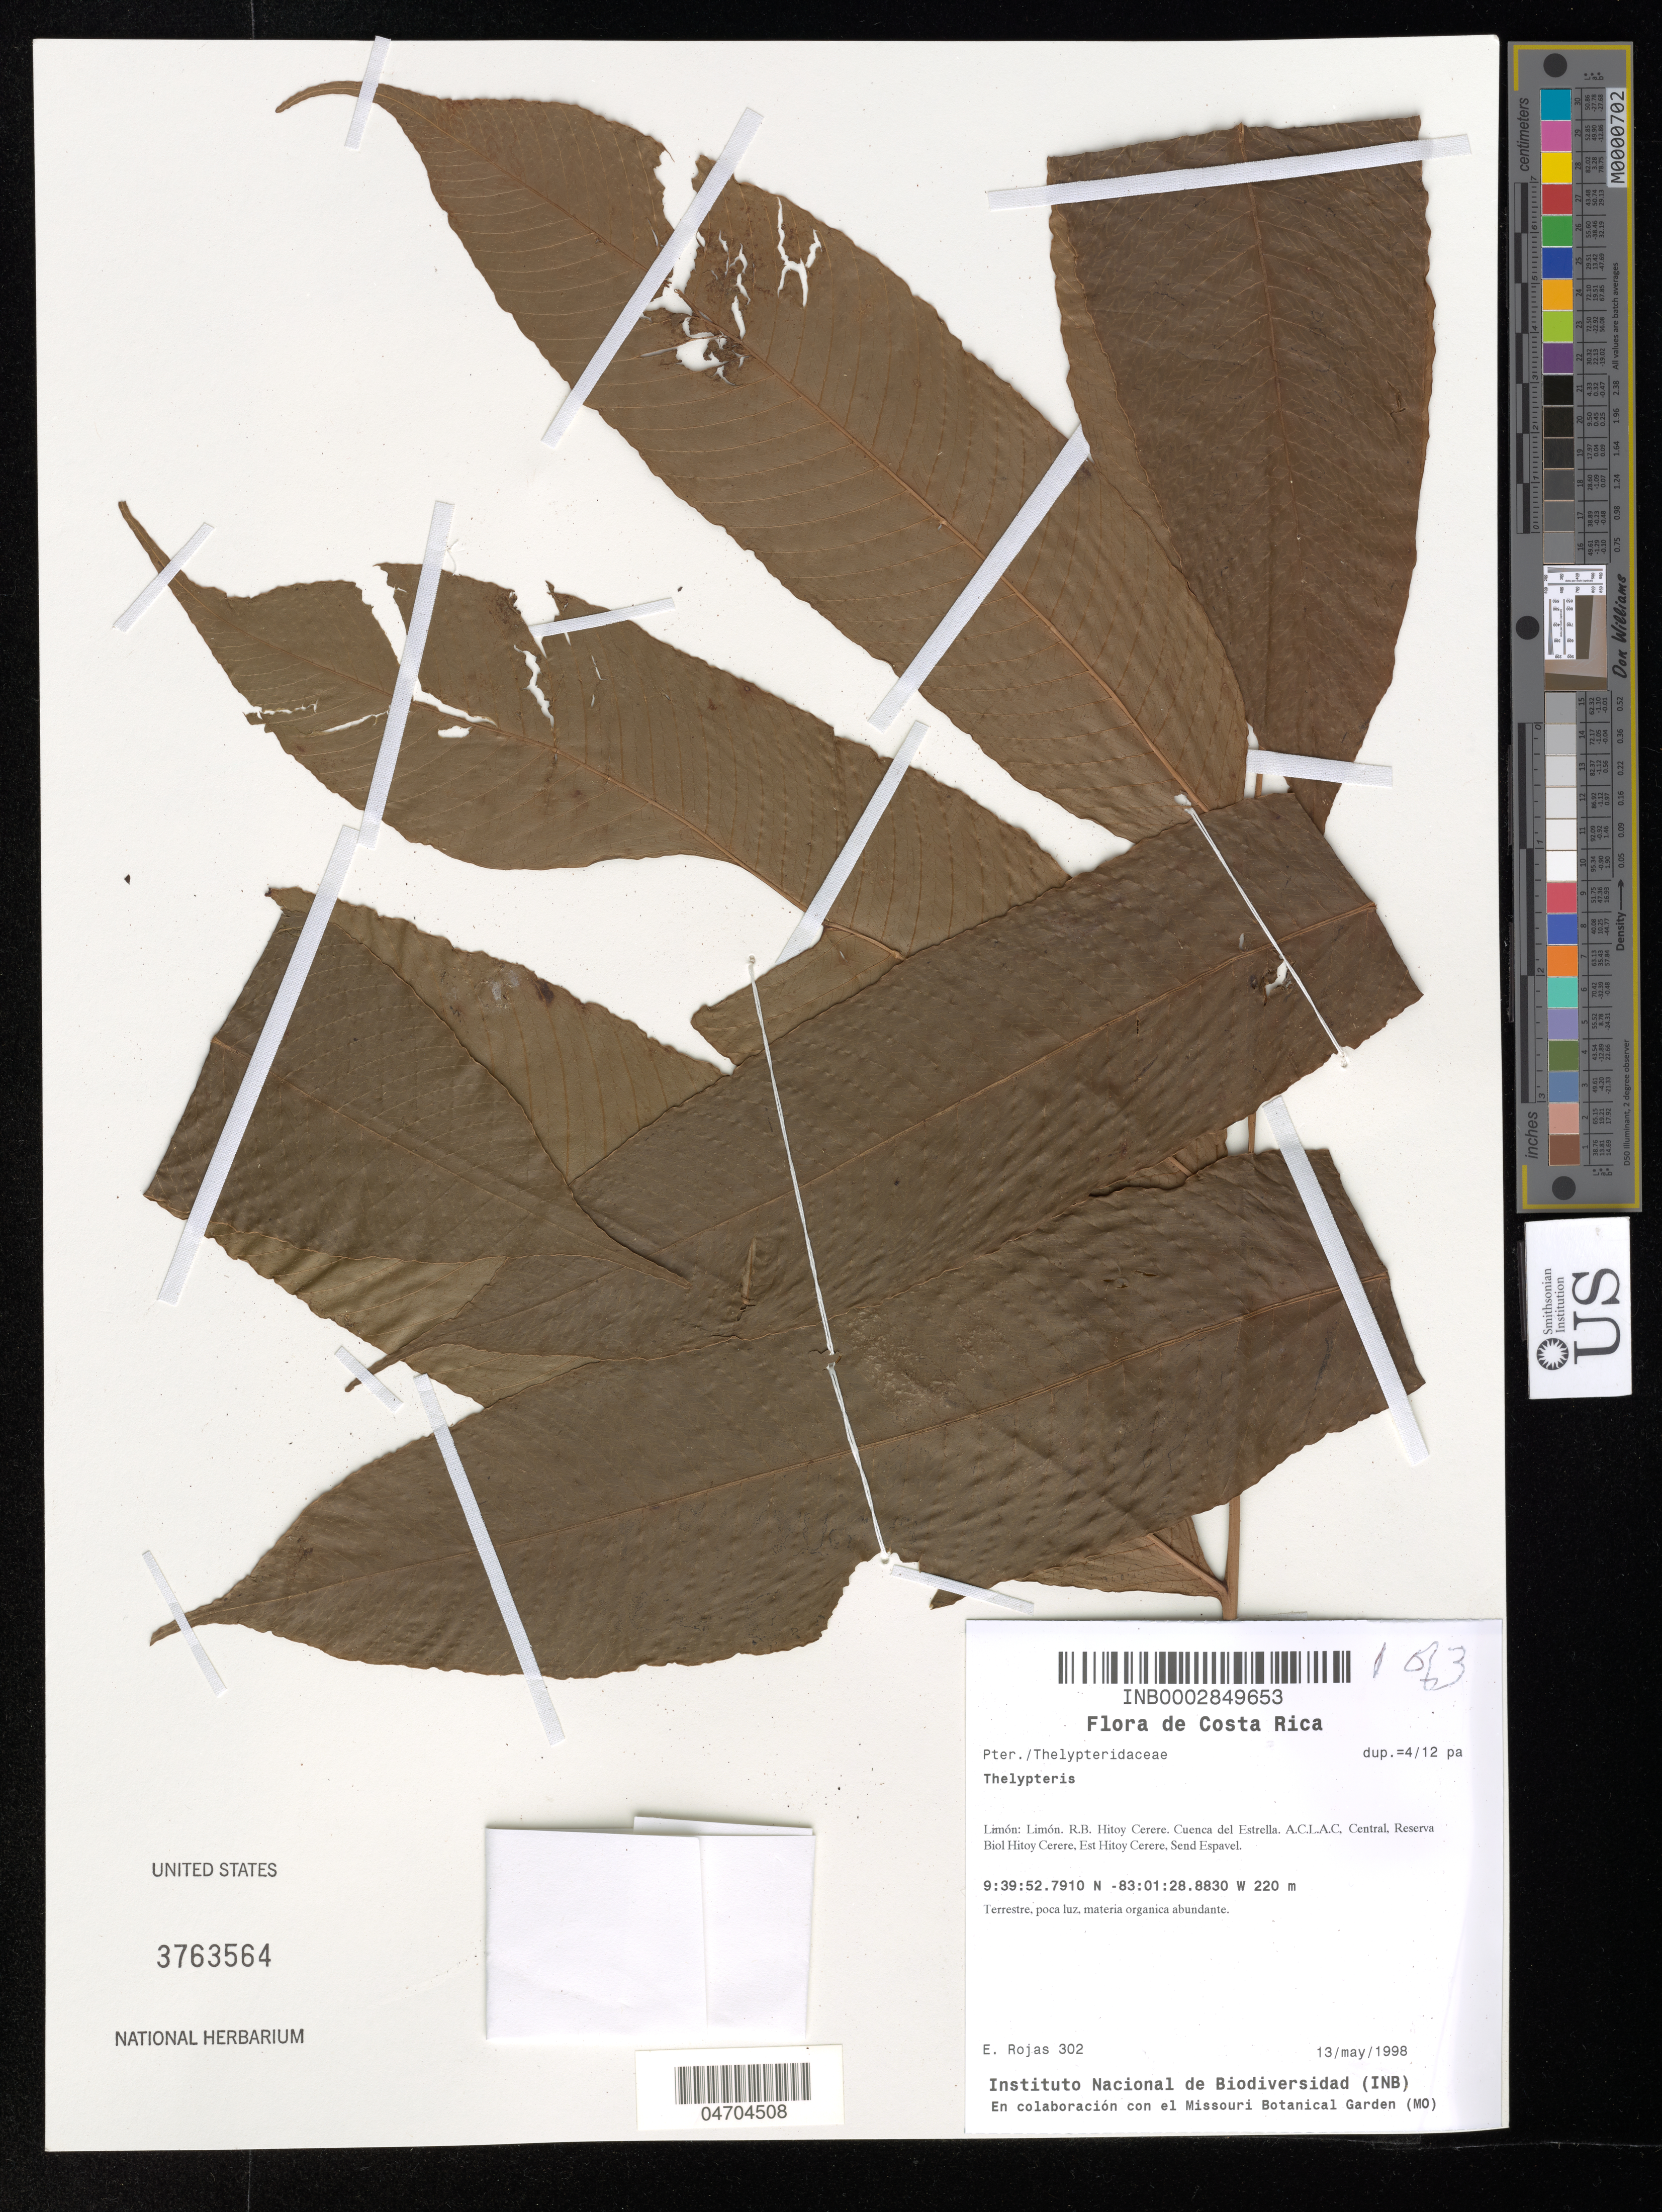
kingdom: Plantae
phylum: Tracheophyta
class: Polypodiopsida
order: Polypodiales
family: Thelypteridaceae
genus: Thelypteris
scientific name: Thelypteris (Meniscium) sp.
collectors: E. Rojas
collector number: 302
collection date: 1998-05-13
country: Costa Rica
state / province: Limón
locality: Limón. R. B. Hitoy Cerere. Cuenca del Estrella. A.C.L.A.C., Central, Reserva Biol Hitoy Cerere, Est Hitoy Cerere, Send Espavel.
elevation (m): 220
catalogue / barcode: US 3763564